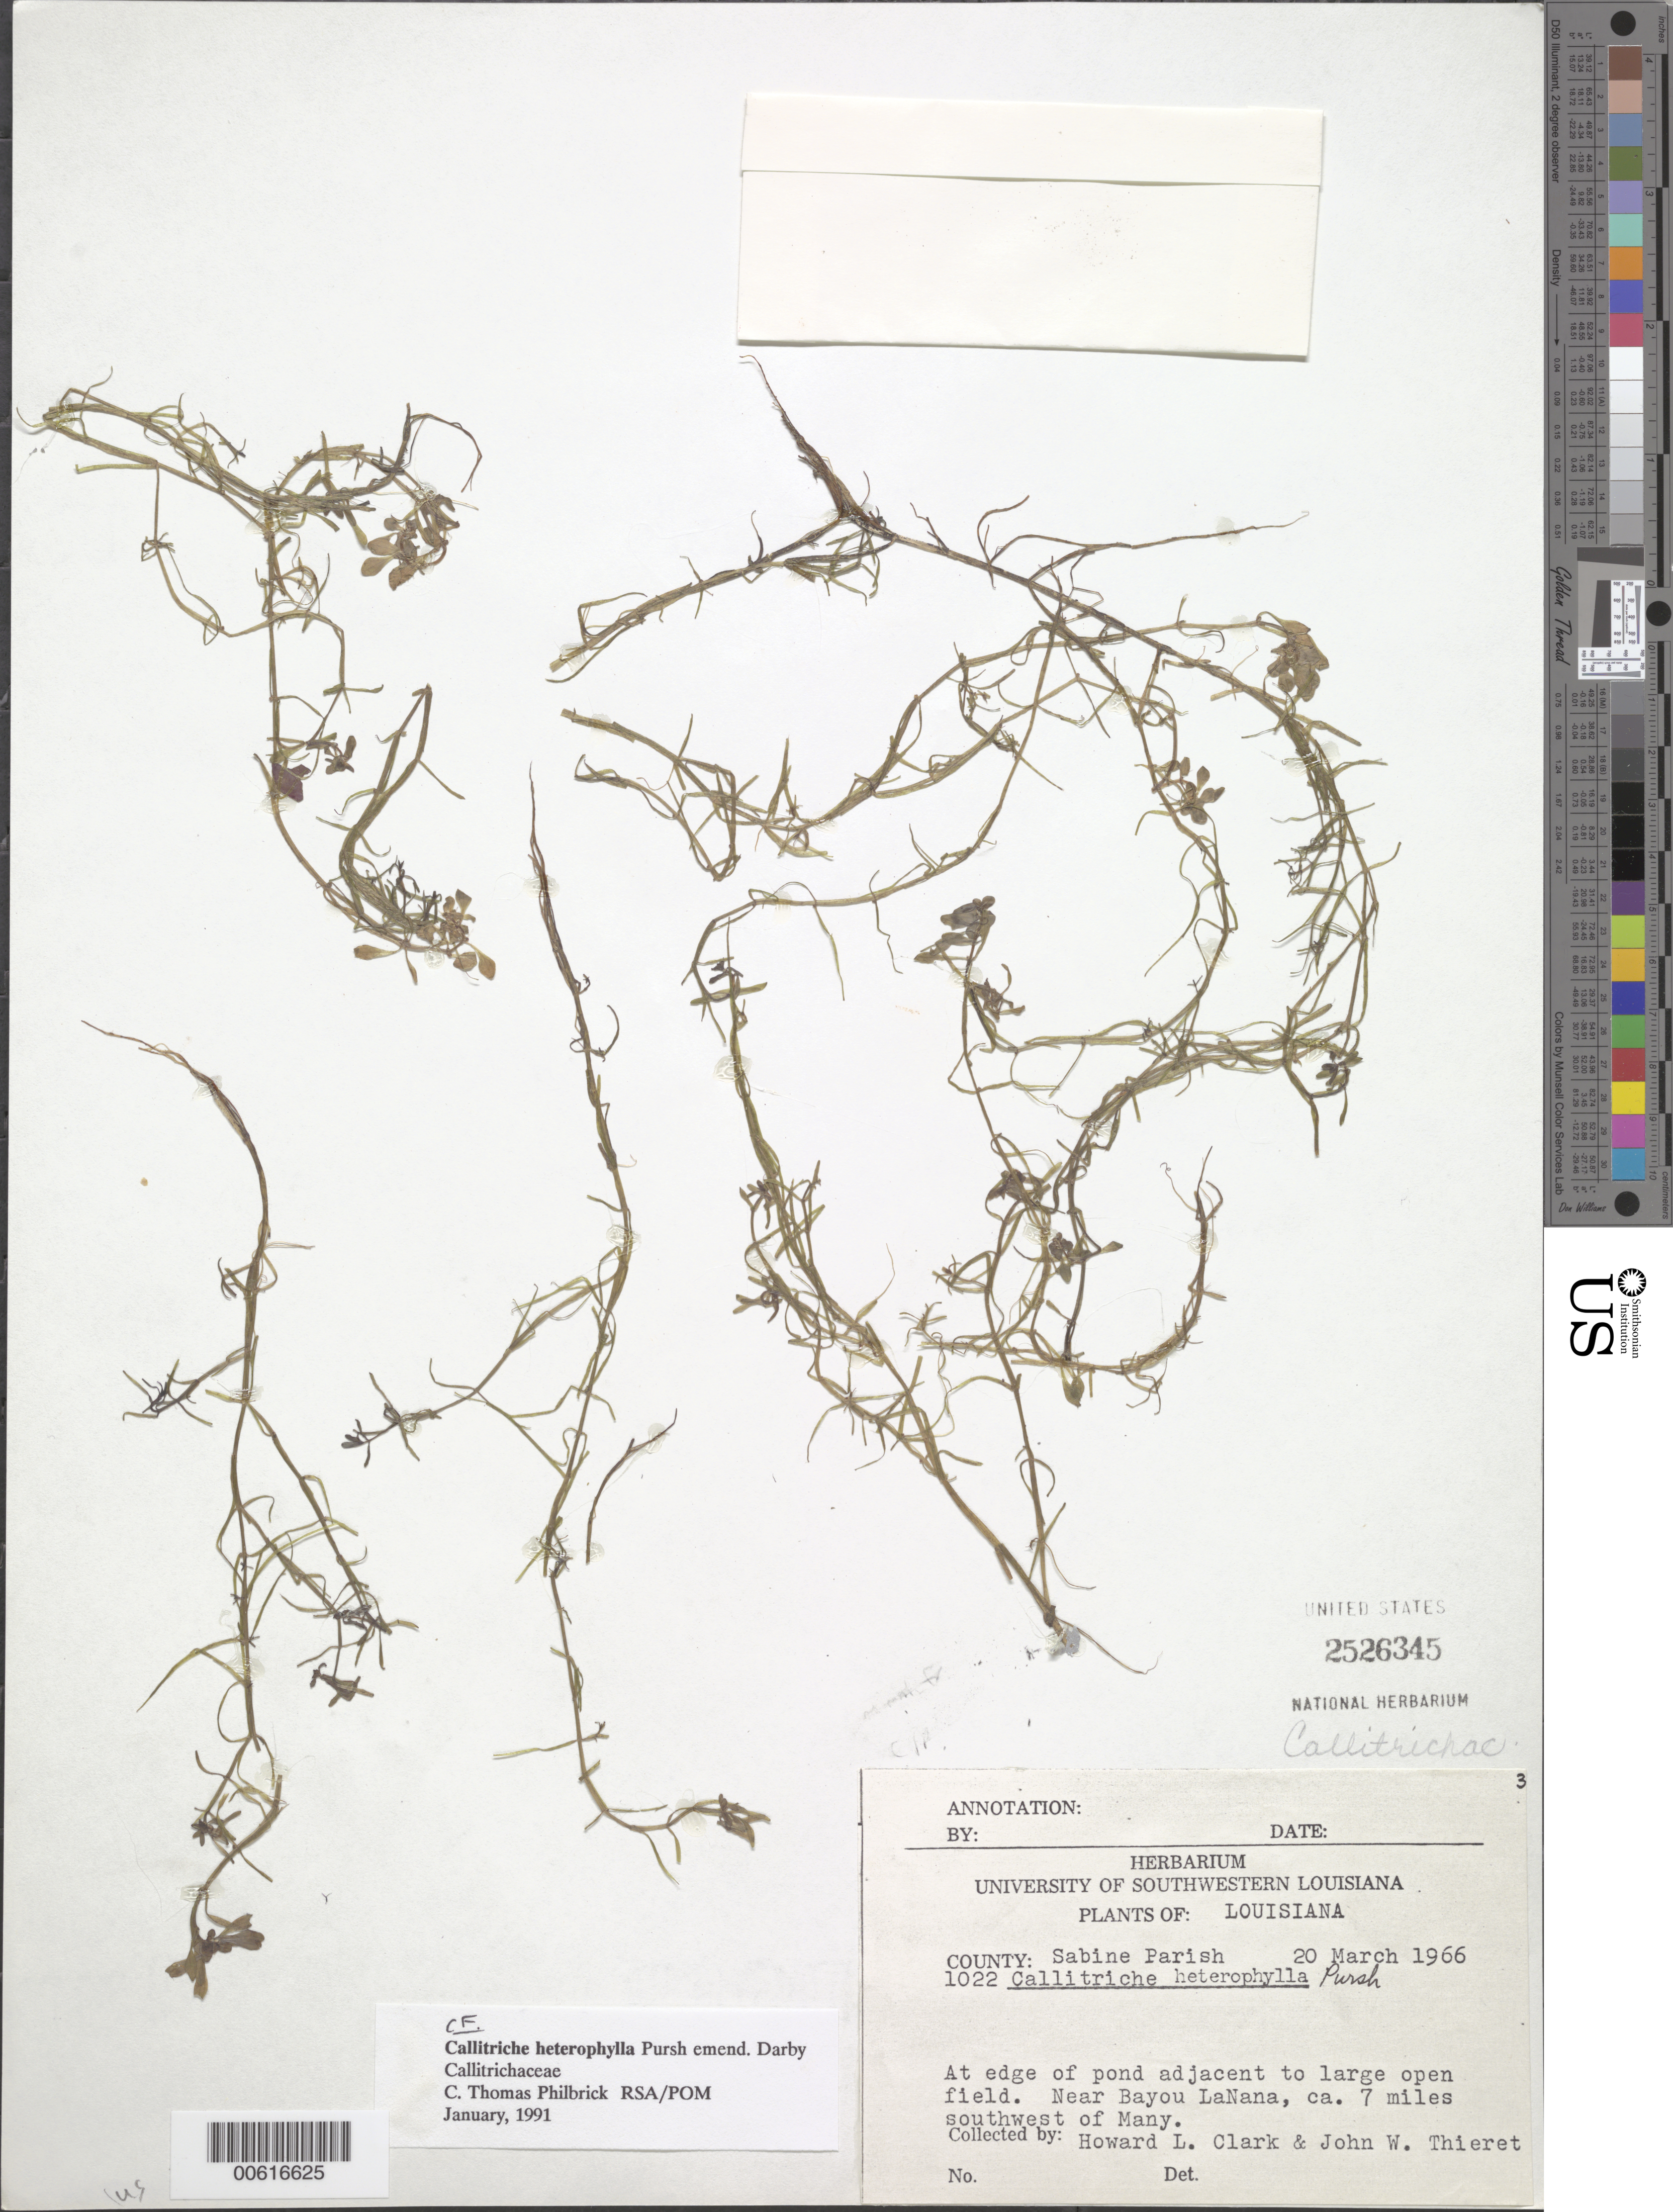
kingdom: Plantae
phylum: Tracheophyta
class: Magnoliopsida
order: Lamiales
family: Plantaginaceae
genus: Callitriche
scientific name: Callitriche heterophylla Pursh emend. Darby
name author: Pursh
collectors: H. L. Clark & J. W. Thieret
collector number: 1022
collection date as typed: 20 Mar 1966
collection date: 1966-03-20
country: United States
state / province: Louisiana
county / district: Sabine Parish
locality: Near Bayou La Nana, SW of Many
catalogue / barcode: US 2526345